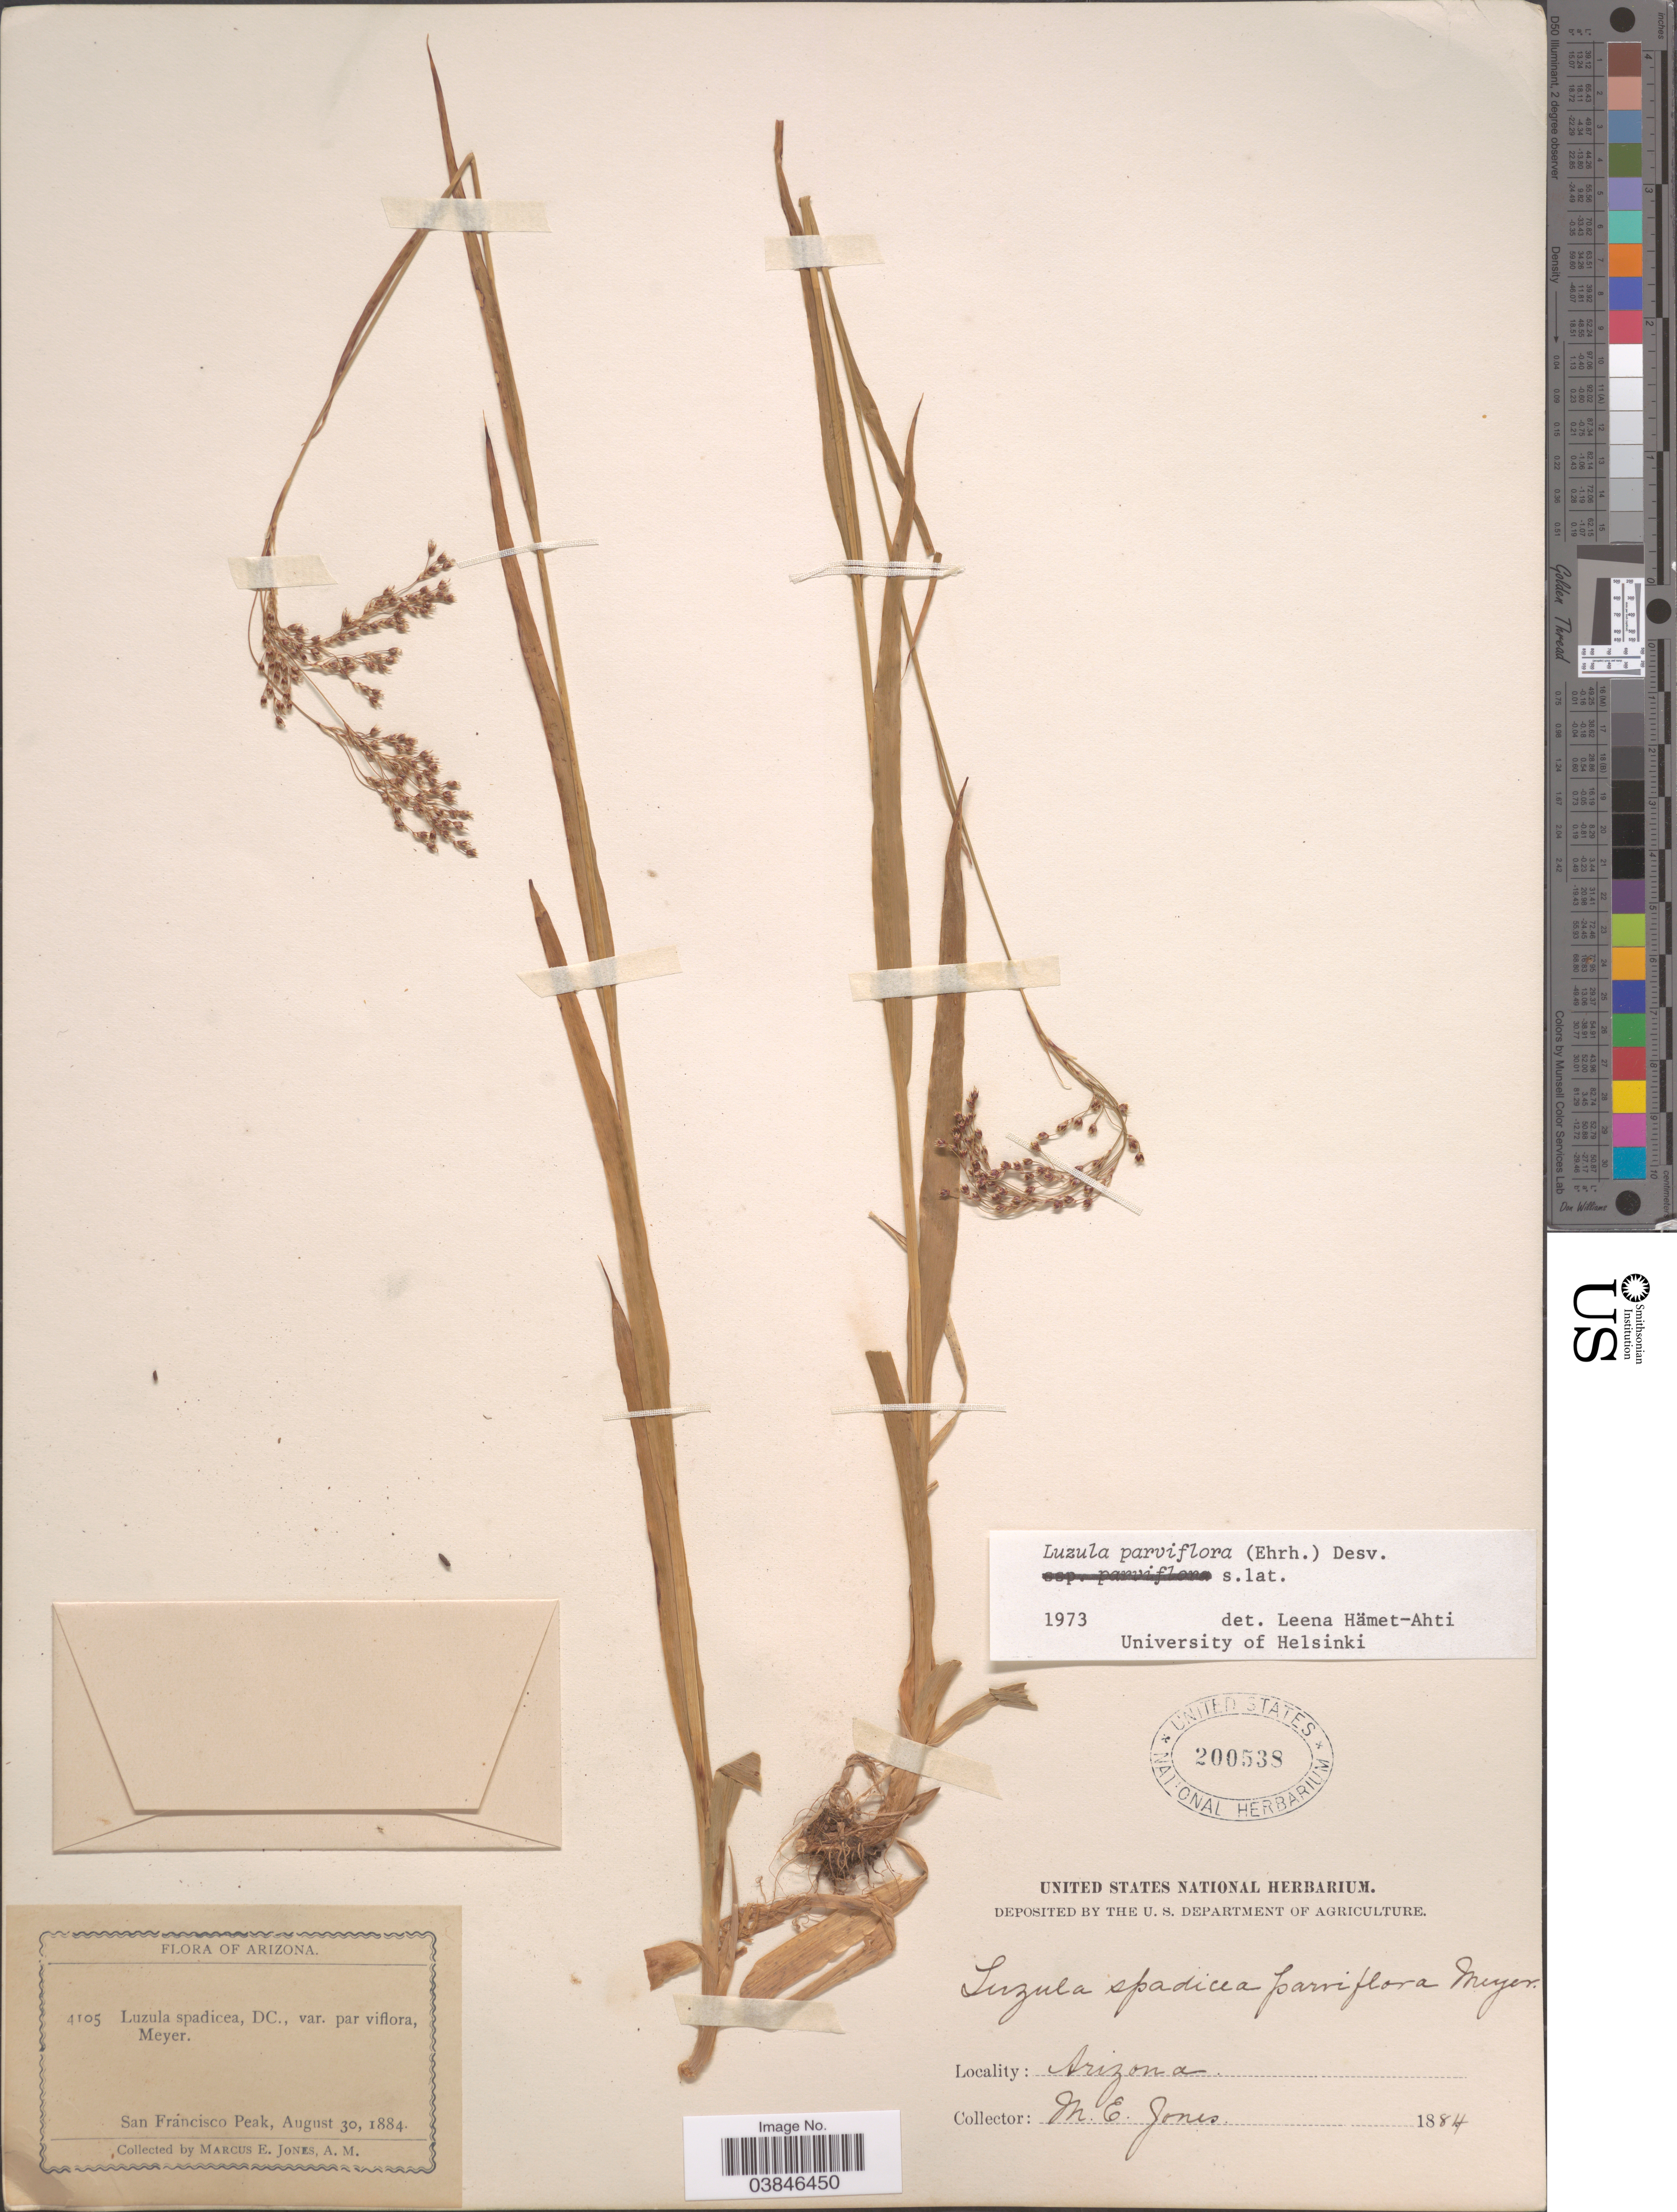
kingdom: Plantae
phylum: Tracheophyta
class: Liliopsida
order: Poales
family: Juncaceae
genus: Luzula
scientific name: Luzula parviflora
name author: (Ehrh.) Desv.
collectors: M. E. Jones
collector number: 4105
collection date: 1884-08-30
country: United States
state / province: Arizona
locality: San Francisco Peak.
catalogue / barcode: US 200538